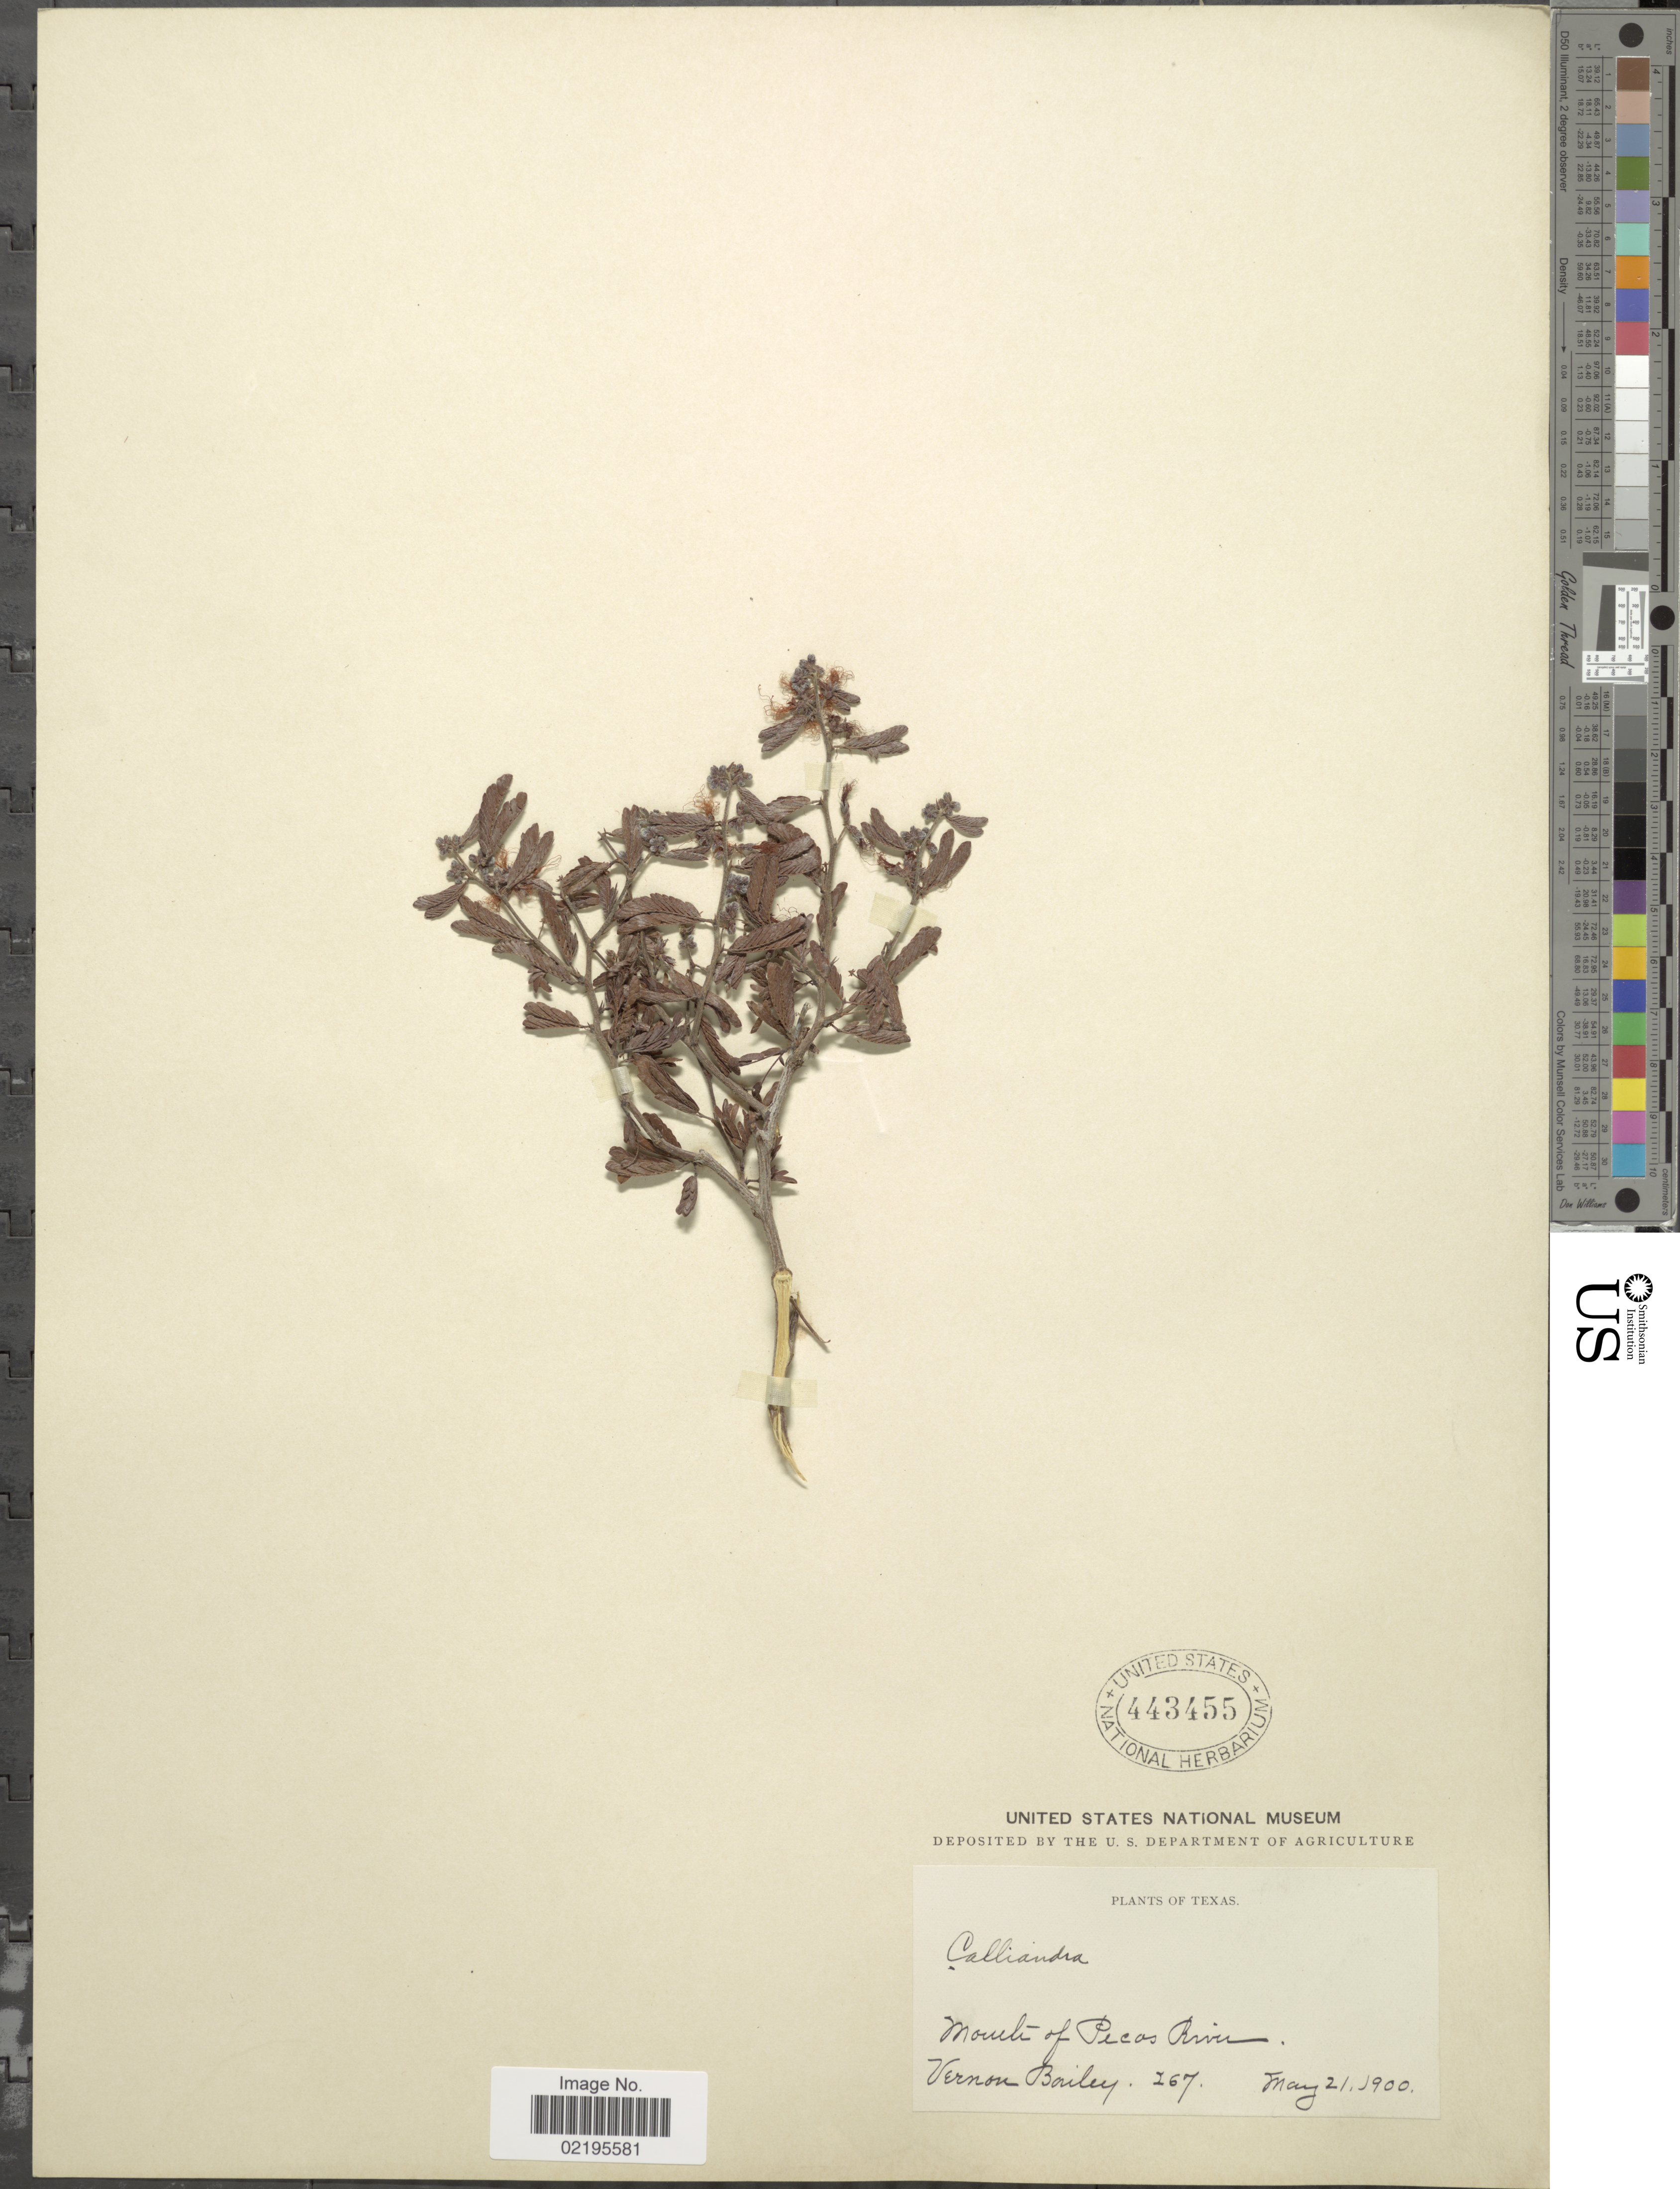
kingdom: Plantae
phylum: Tracheophyta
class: Magnoliopsida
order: Fabales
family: Fabaceae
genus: Calliandra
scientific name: Calliandra eriophylla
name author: Benth.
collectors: V. O. Bailey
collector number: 267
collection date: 1900-05-21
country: United States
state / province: Texas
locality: Mouth of Pecos River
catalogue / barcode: US 443455